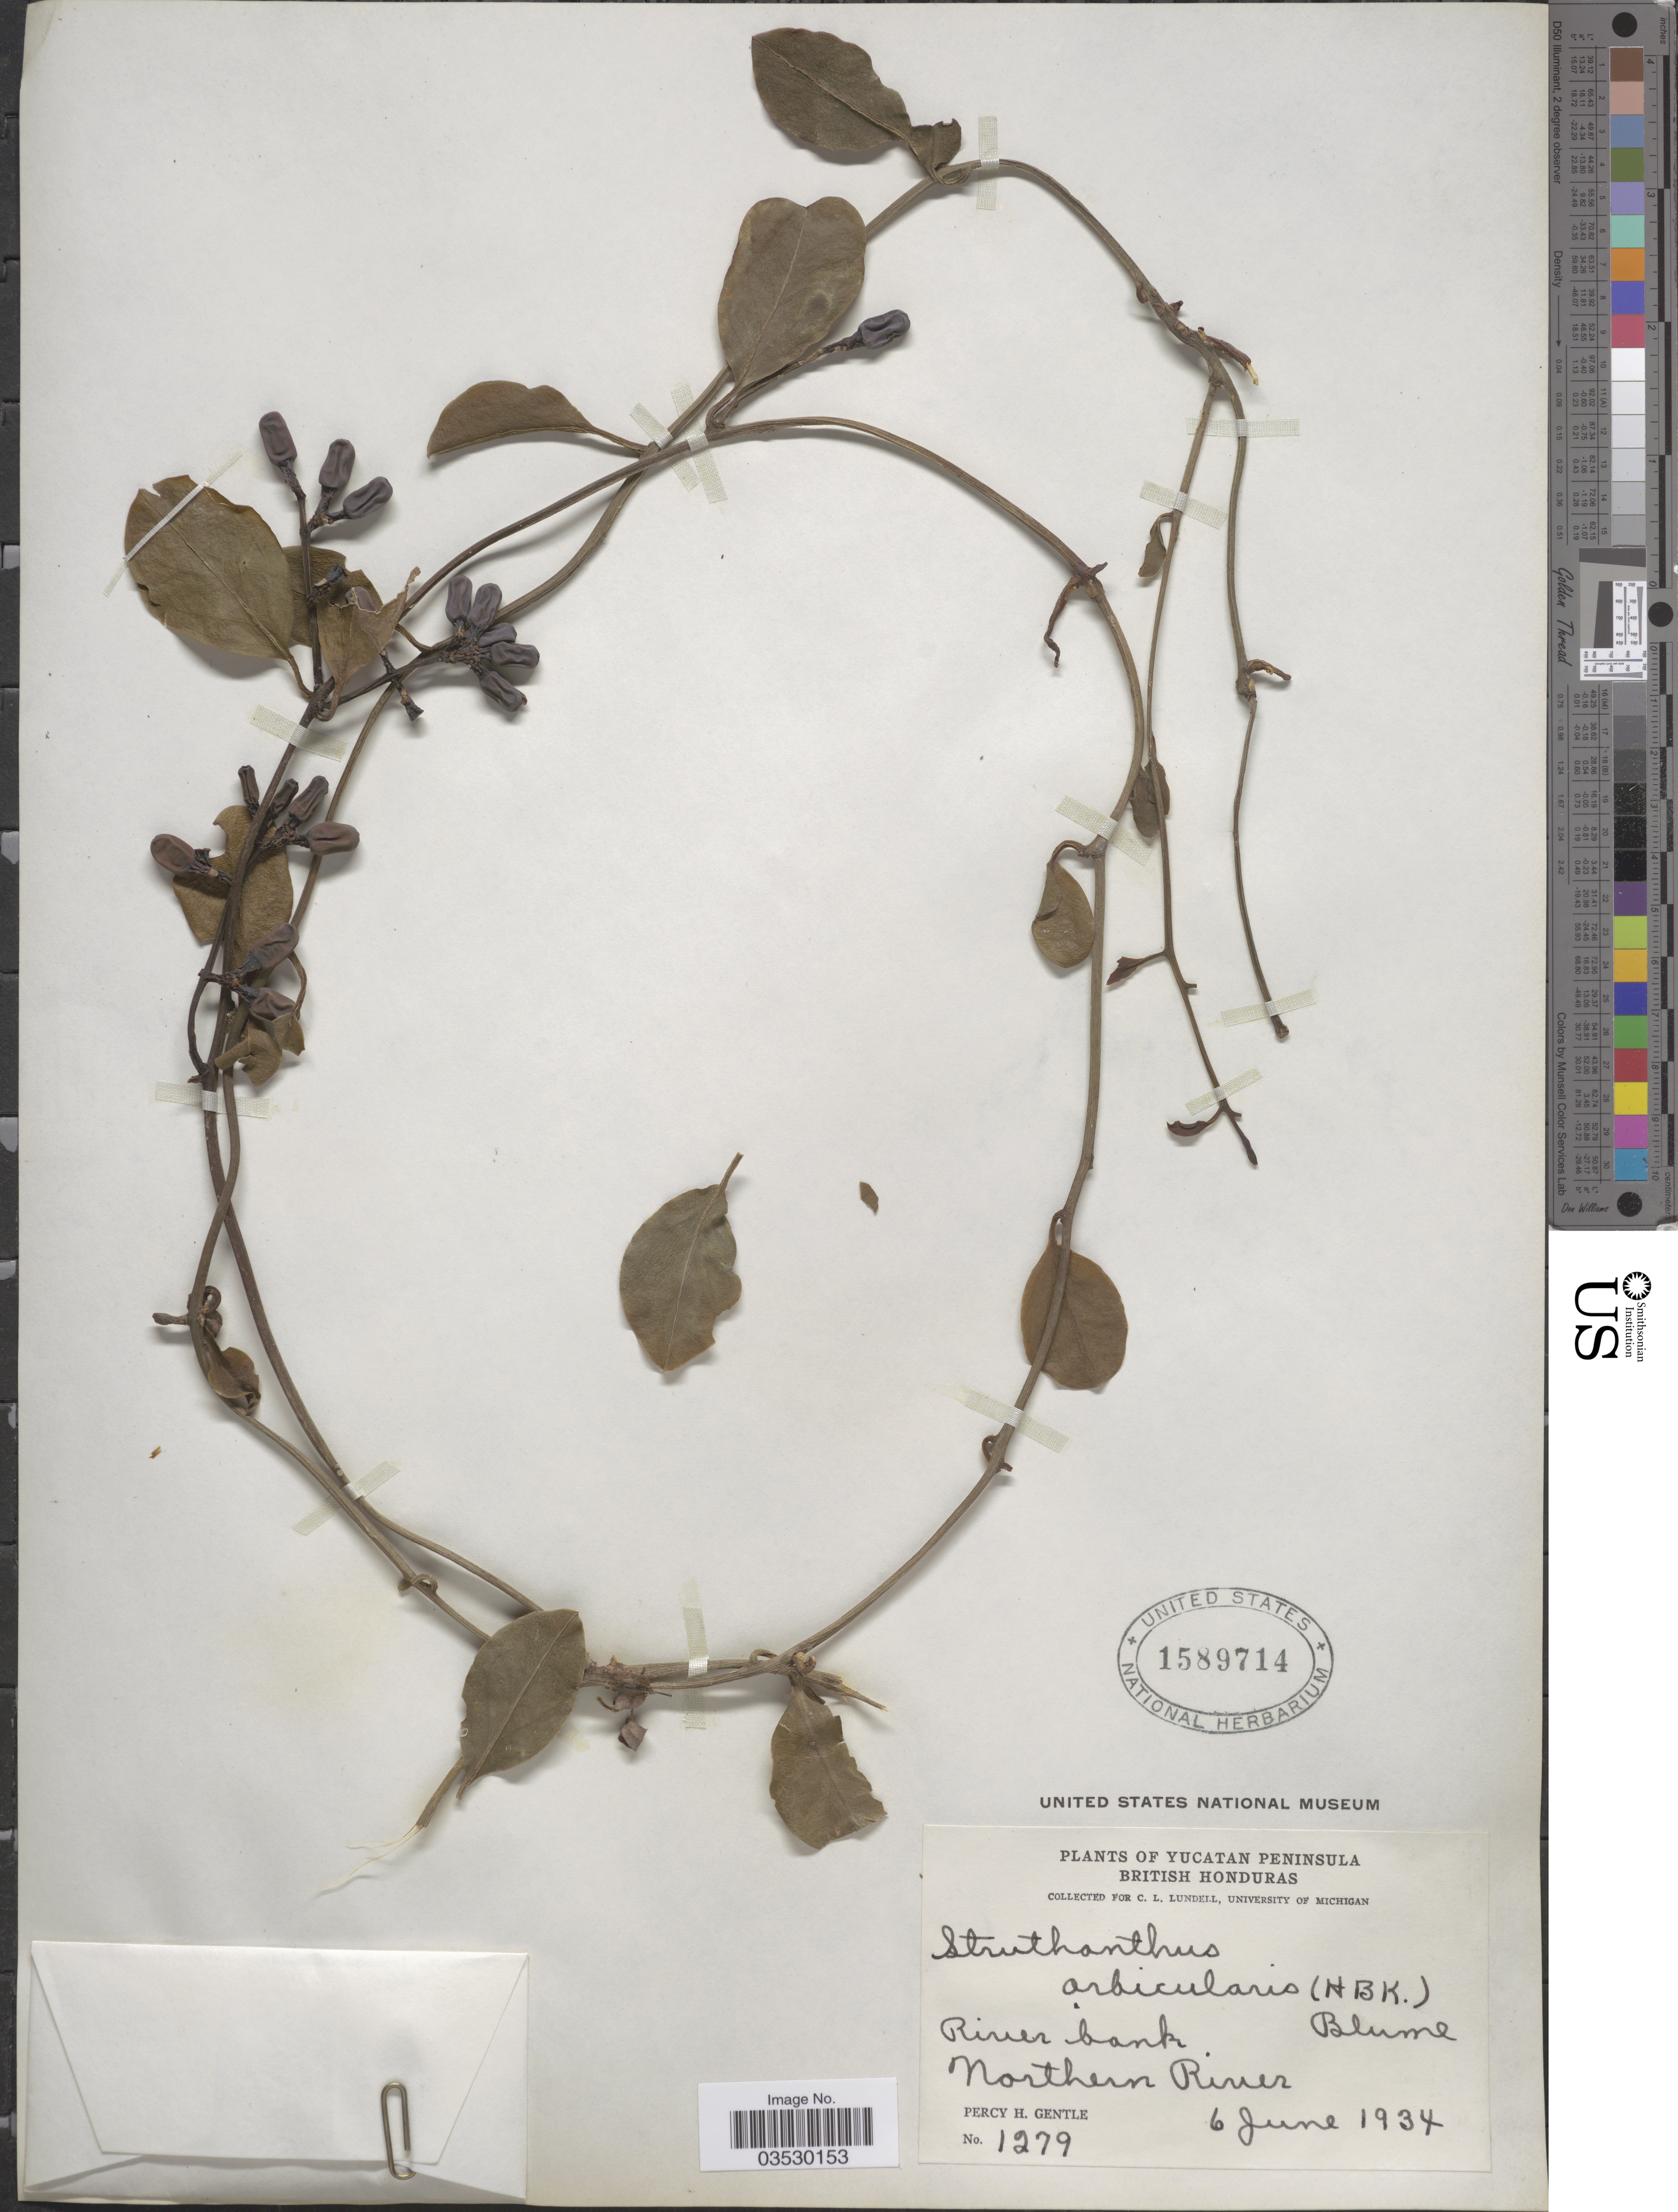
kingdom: Plantae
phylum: Tracheophyta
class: Magnoliopsida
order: Santalales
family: Loranthaceae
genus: Struthanthus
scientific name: Struthanthus orbicularis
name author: (Kunth) Blume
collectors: P. H. Gentle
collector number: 1279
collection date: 1934-06-06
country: Belize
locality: Yucatan Peninsula. British Honduras. Northern River.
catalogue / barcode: US 1589714